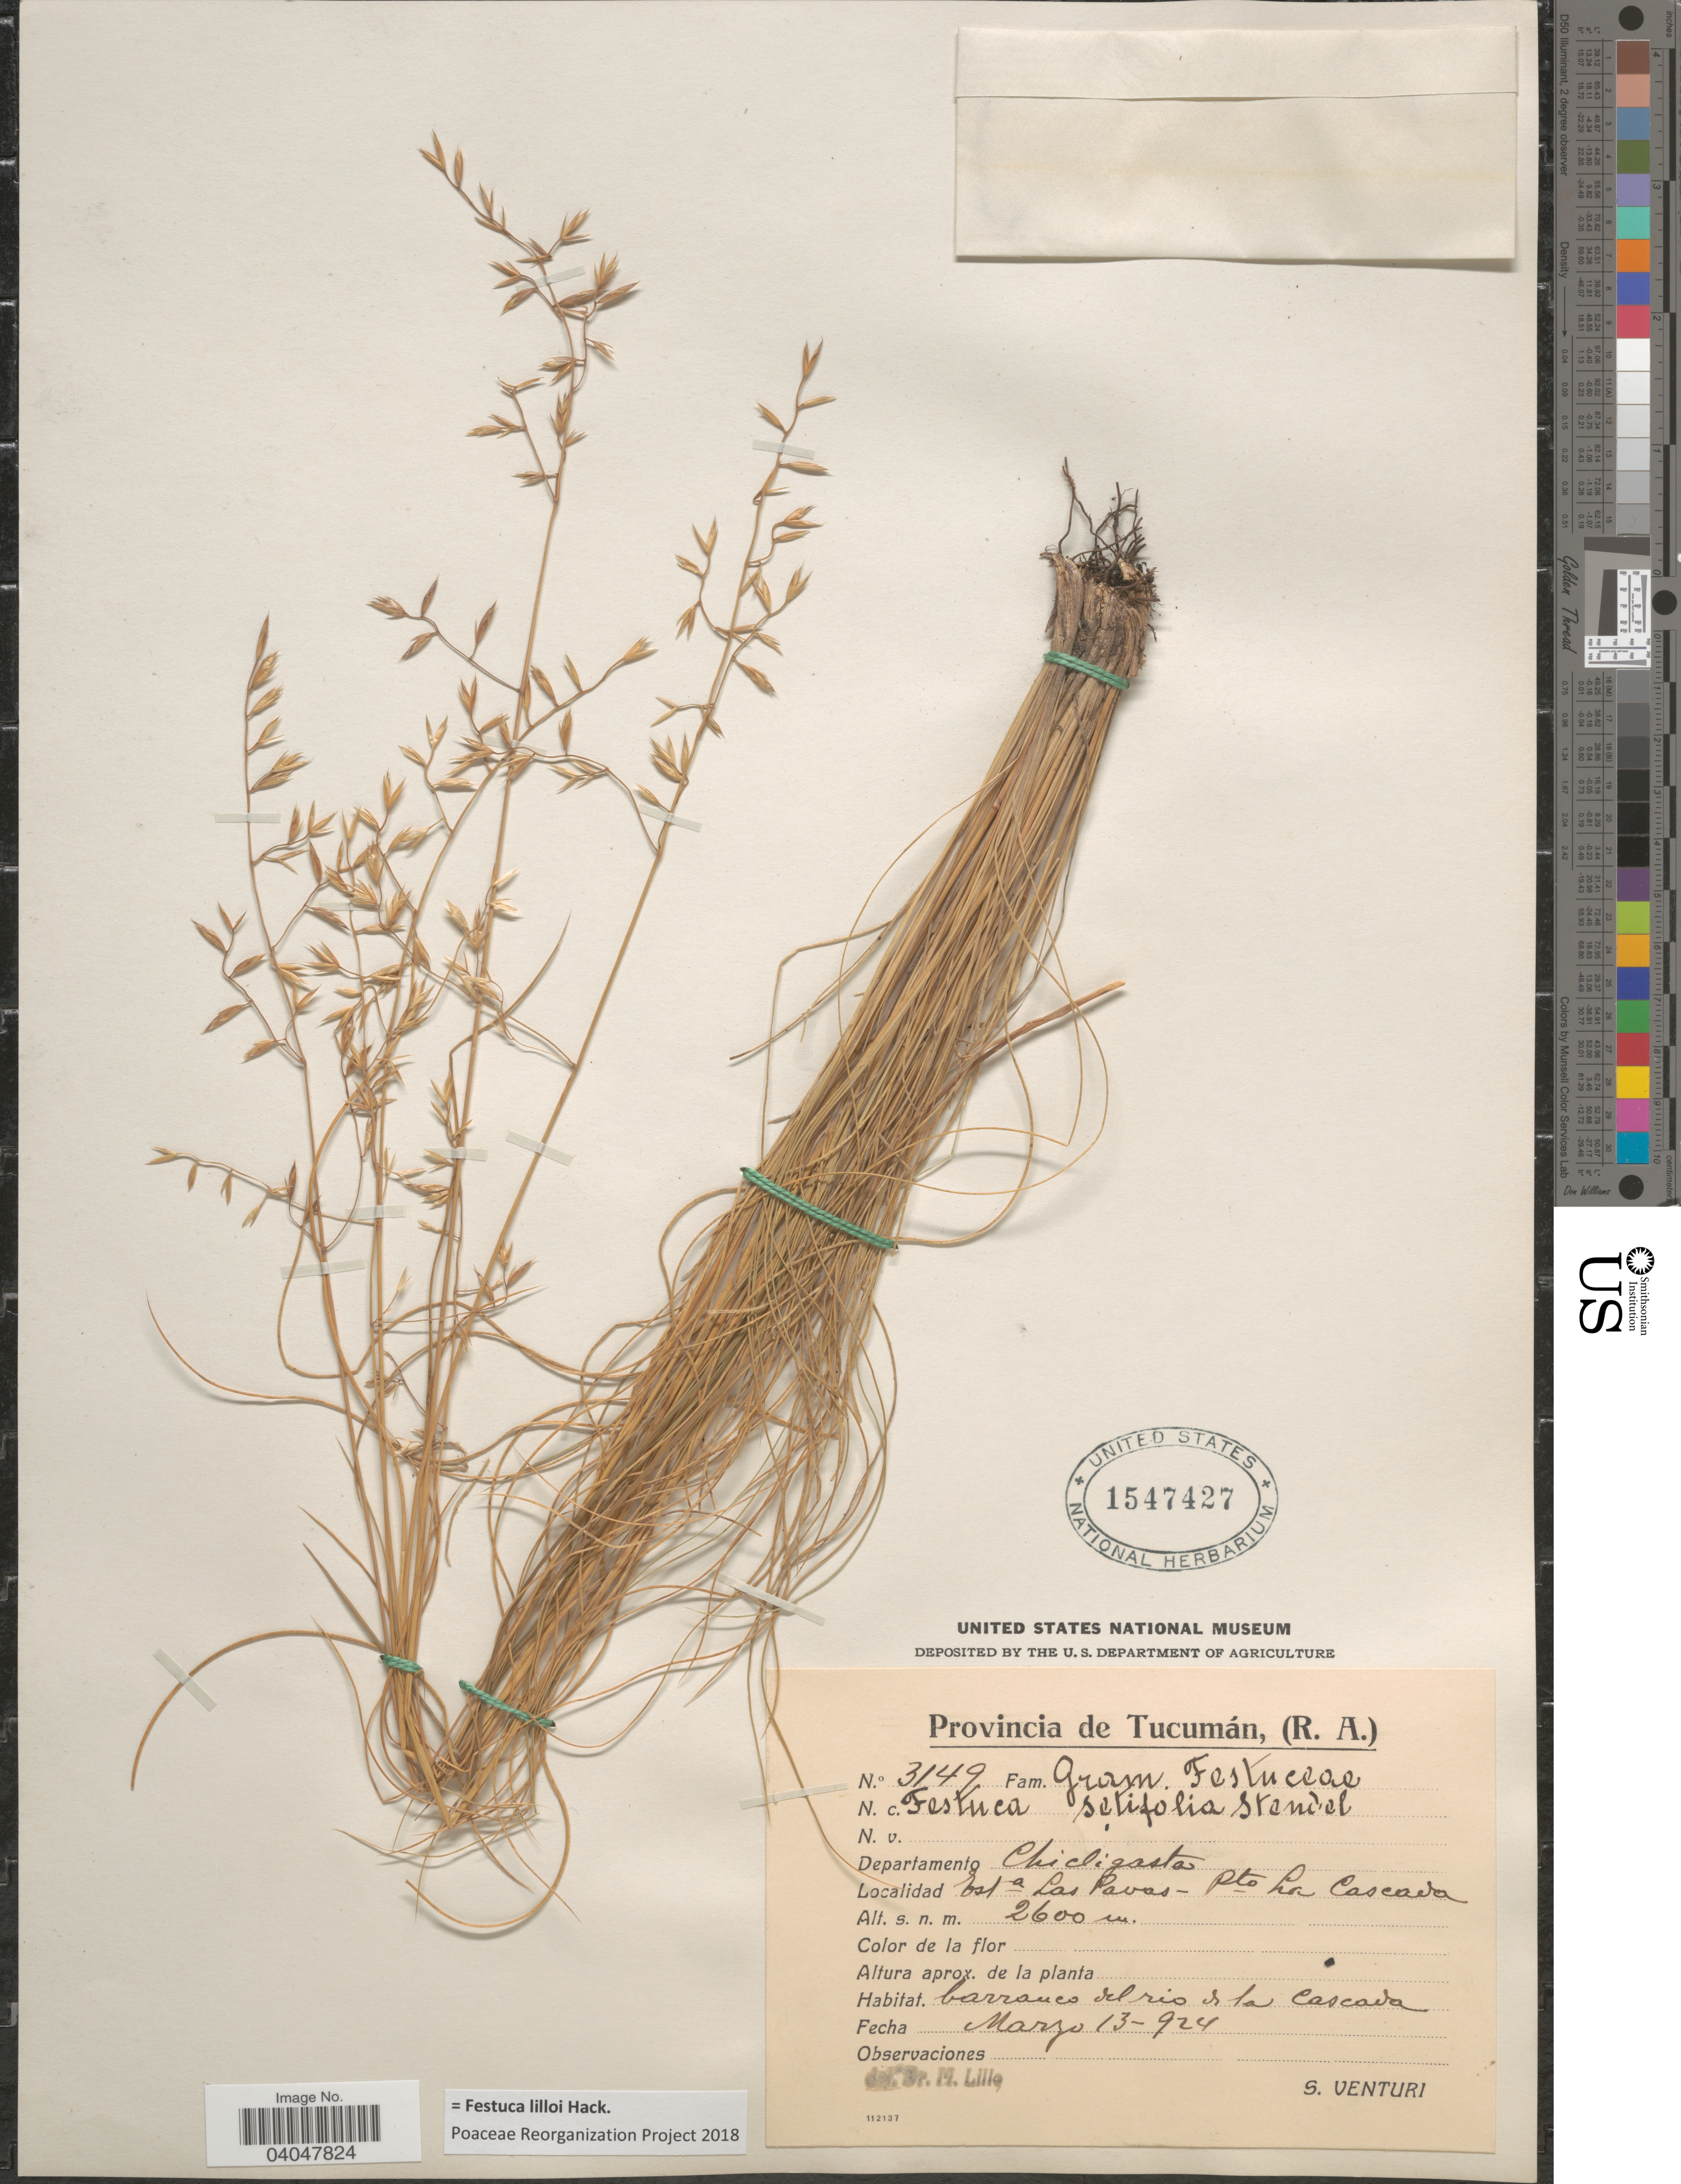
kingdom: Plantae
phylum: Tracheophyta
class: Liliopsida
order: Poales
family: Poaceae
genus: Festuca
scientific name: Festuca lilloi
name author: Hack. in Stuck.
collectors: S. Venturi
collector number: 3149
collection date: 1924-03-13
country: Argentina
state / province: Tucuman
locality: Departamento Chicligasta. Esta La Pavas - Pto La Cascada. Barranco del rio de la Cascada.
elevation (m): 2600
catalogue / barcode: US 1547427